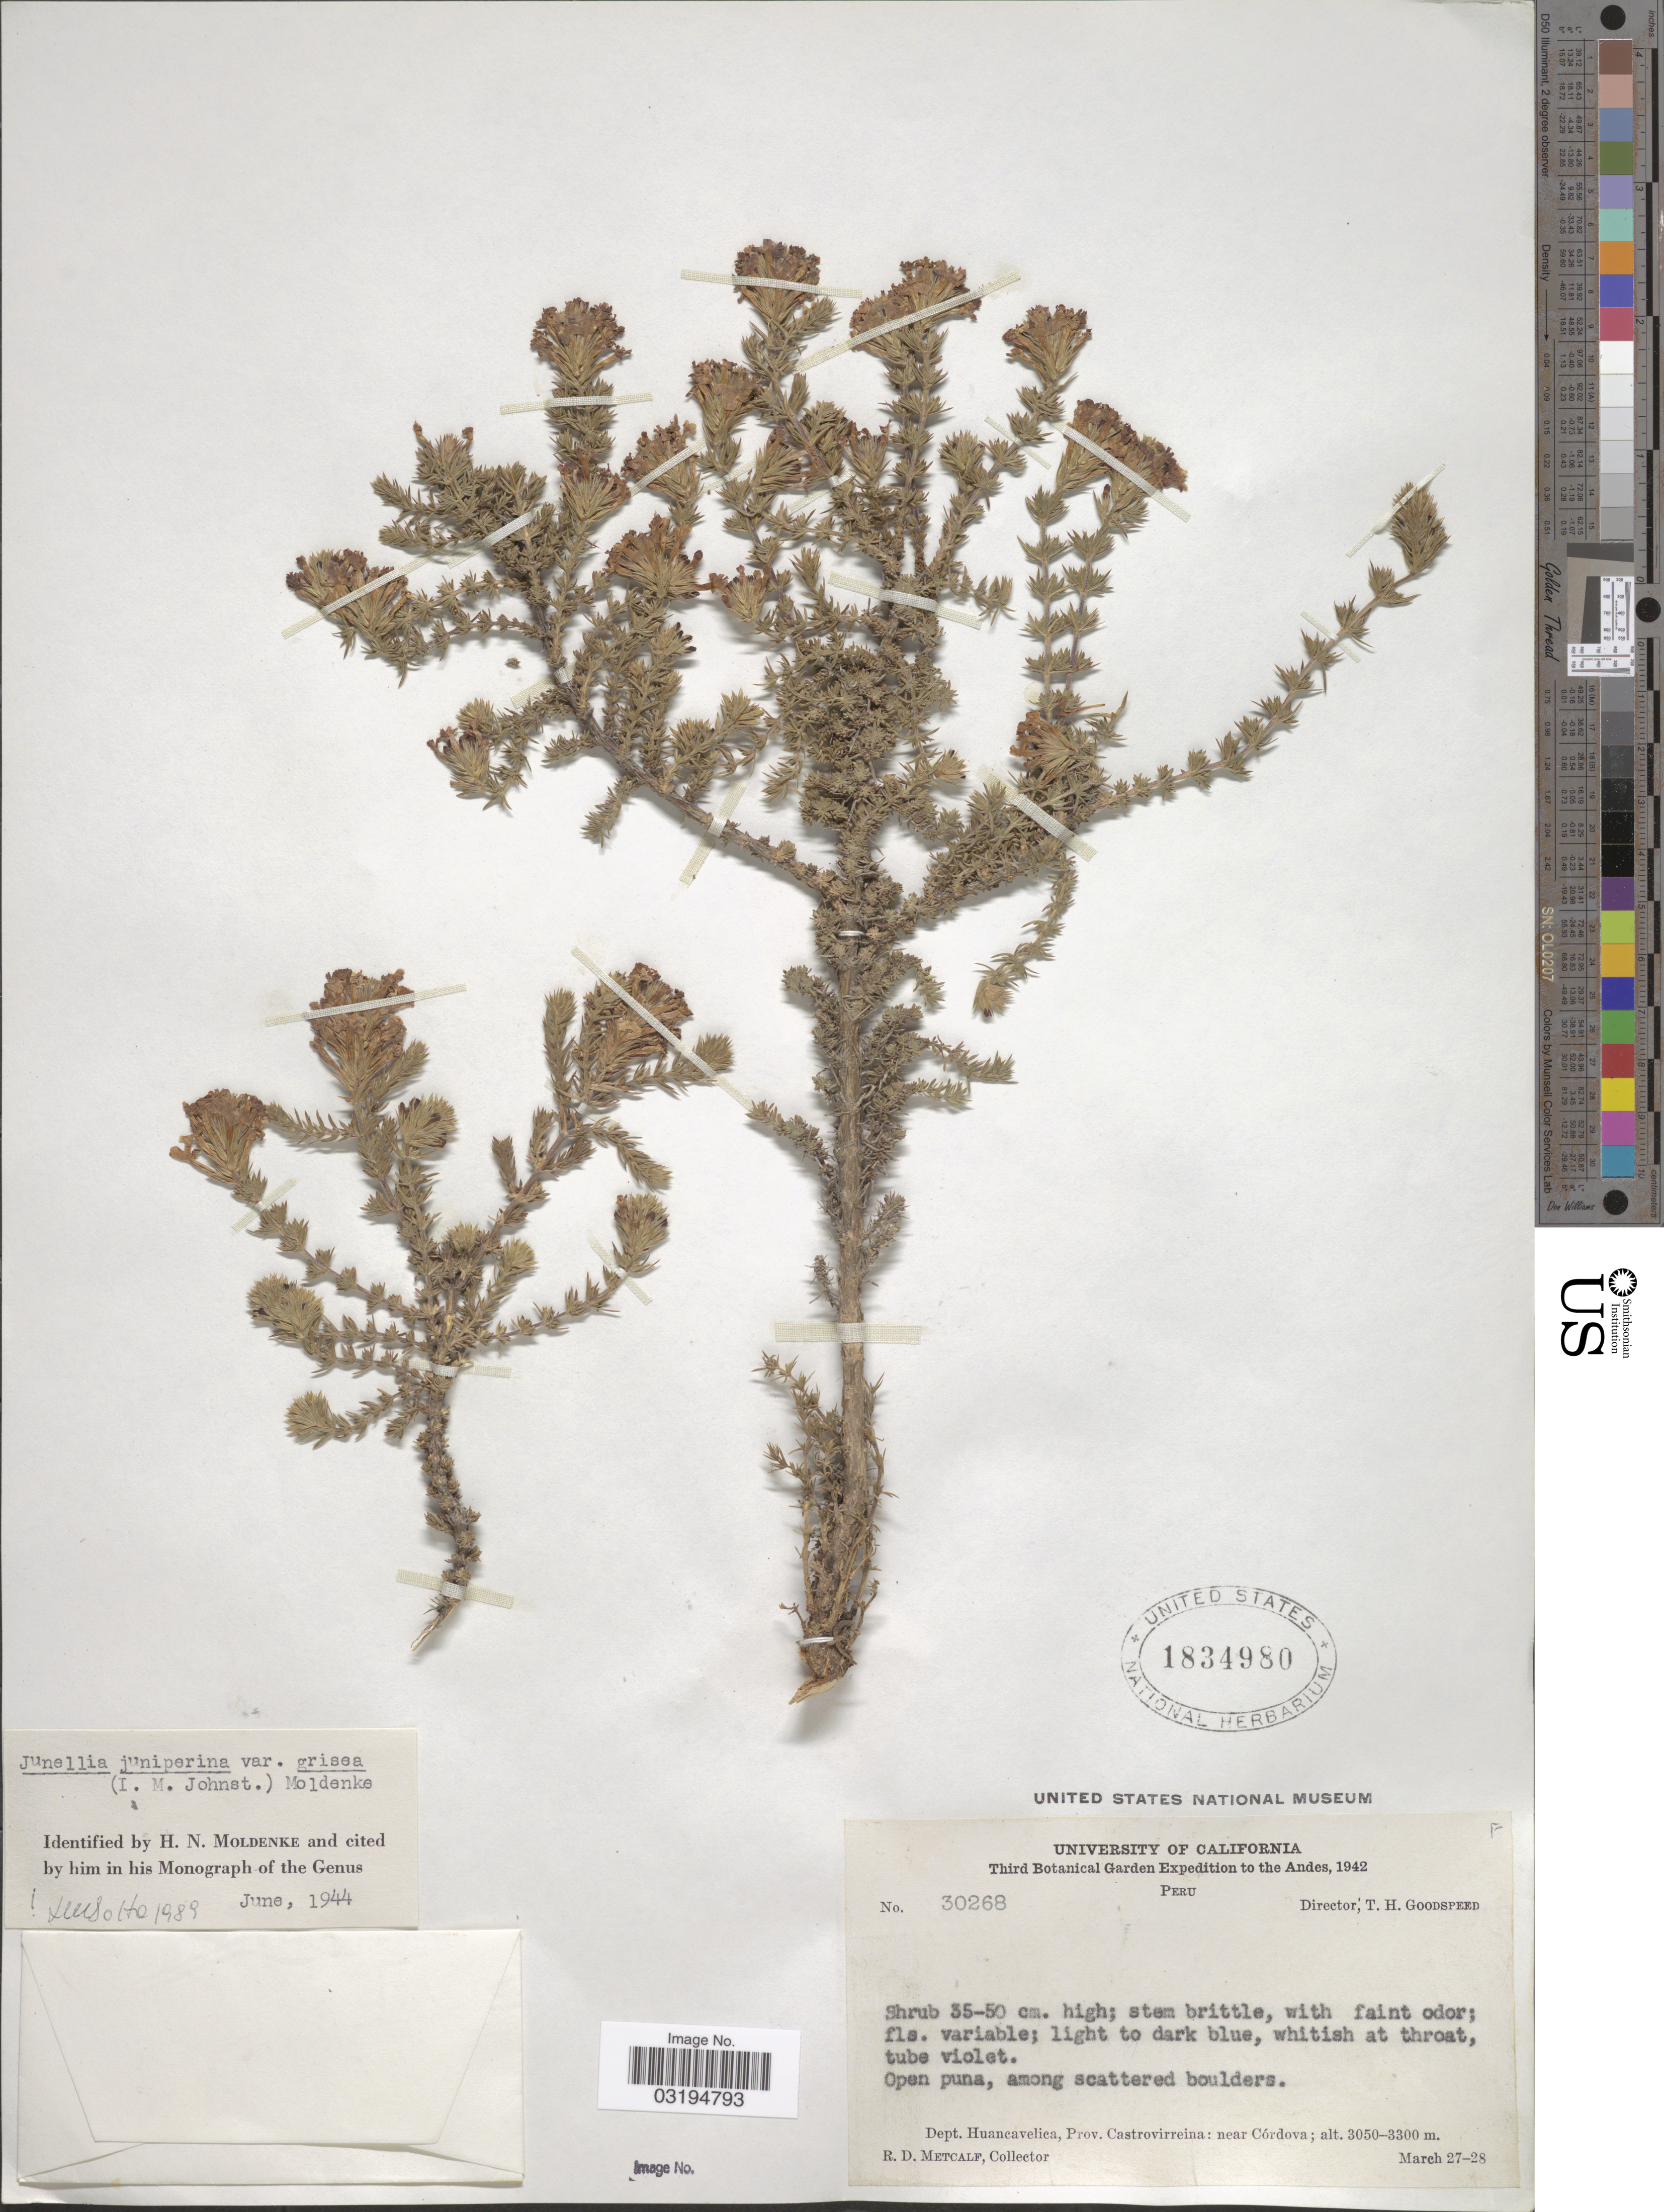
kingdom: Plantae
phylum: Tracheophyta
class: Magnoliopsida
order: Lamiales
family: Verbenaceae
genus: Junellia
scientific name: Junellia juniperina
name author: (Lag.) Moldenke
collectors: R. D. Metcalf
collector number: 30268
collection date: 1942-03-27/1942-03-28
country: Peru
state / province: Huancavelica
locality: Andes. Dept. Huancavelica, Prov. Castrovirreina: near Córdova.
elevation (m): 3050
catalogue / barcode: US 1834980